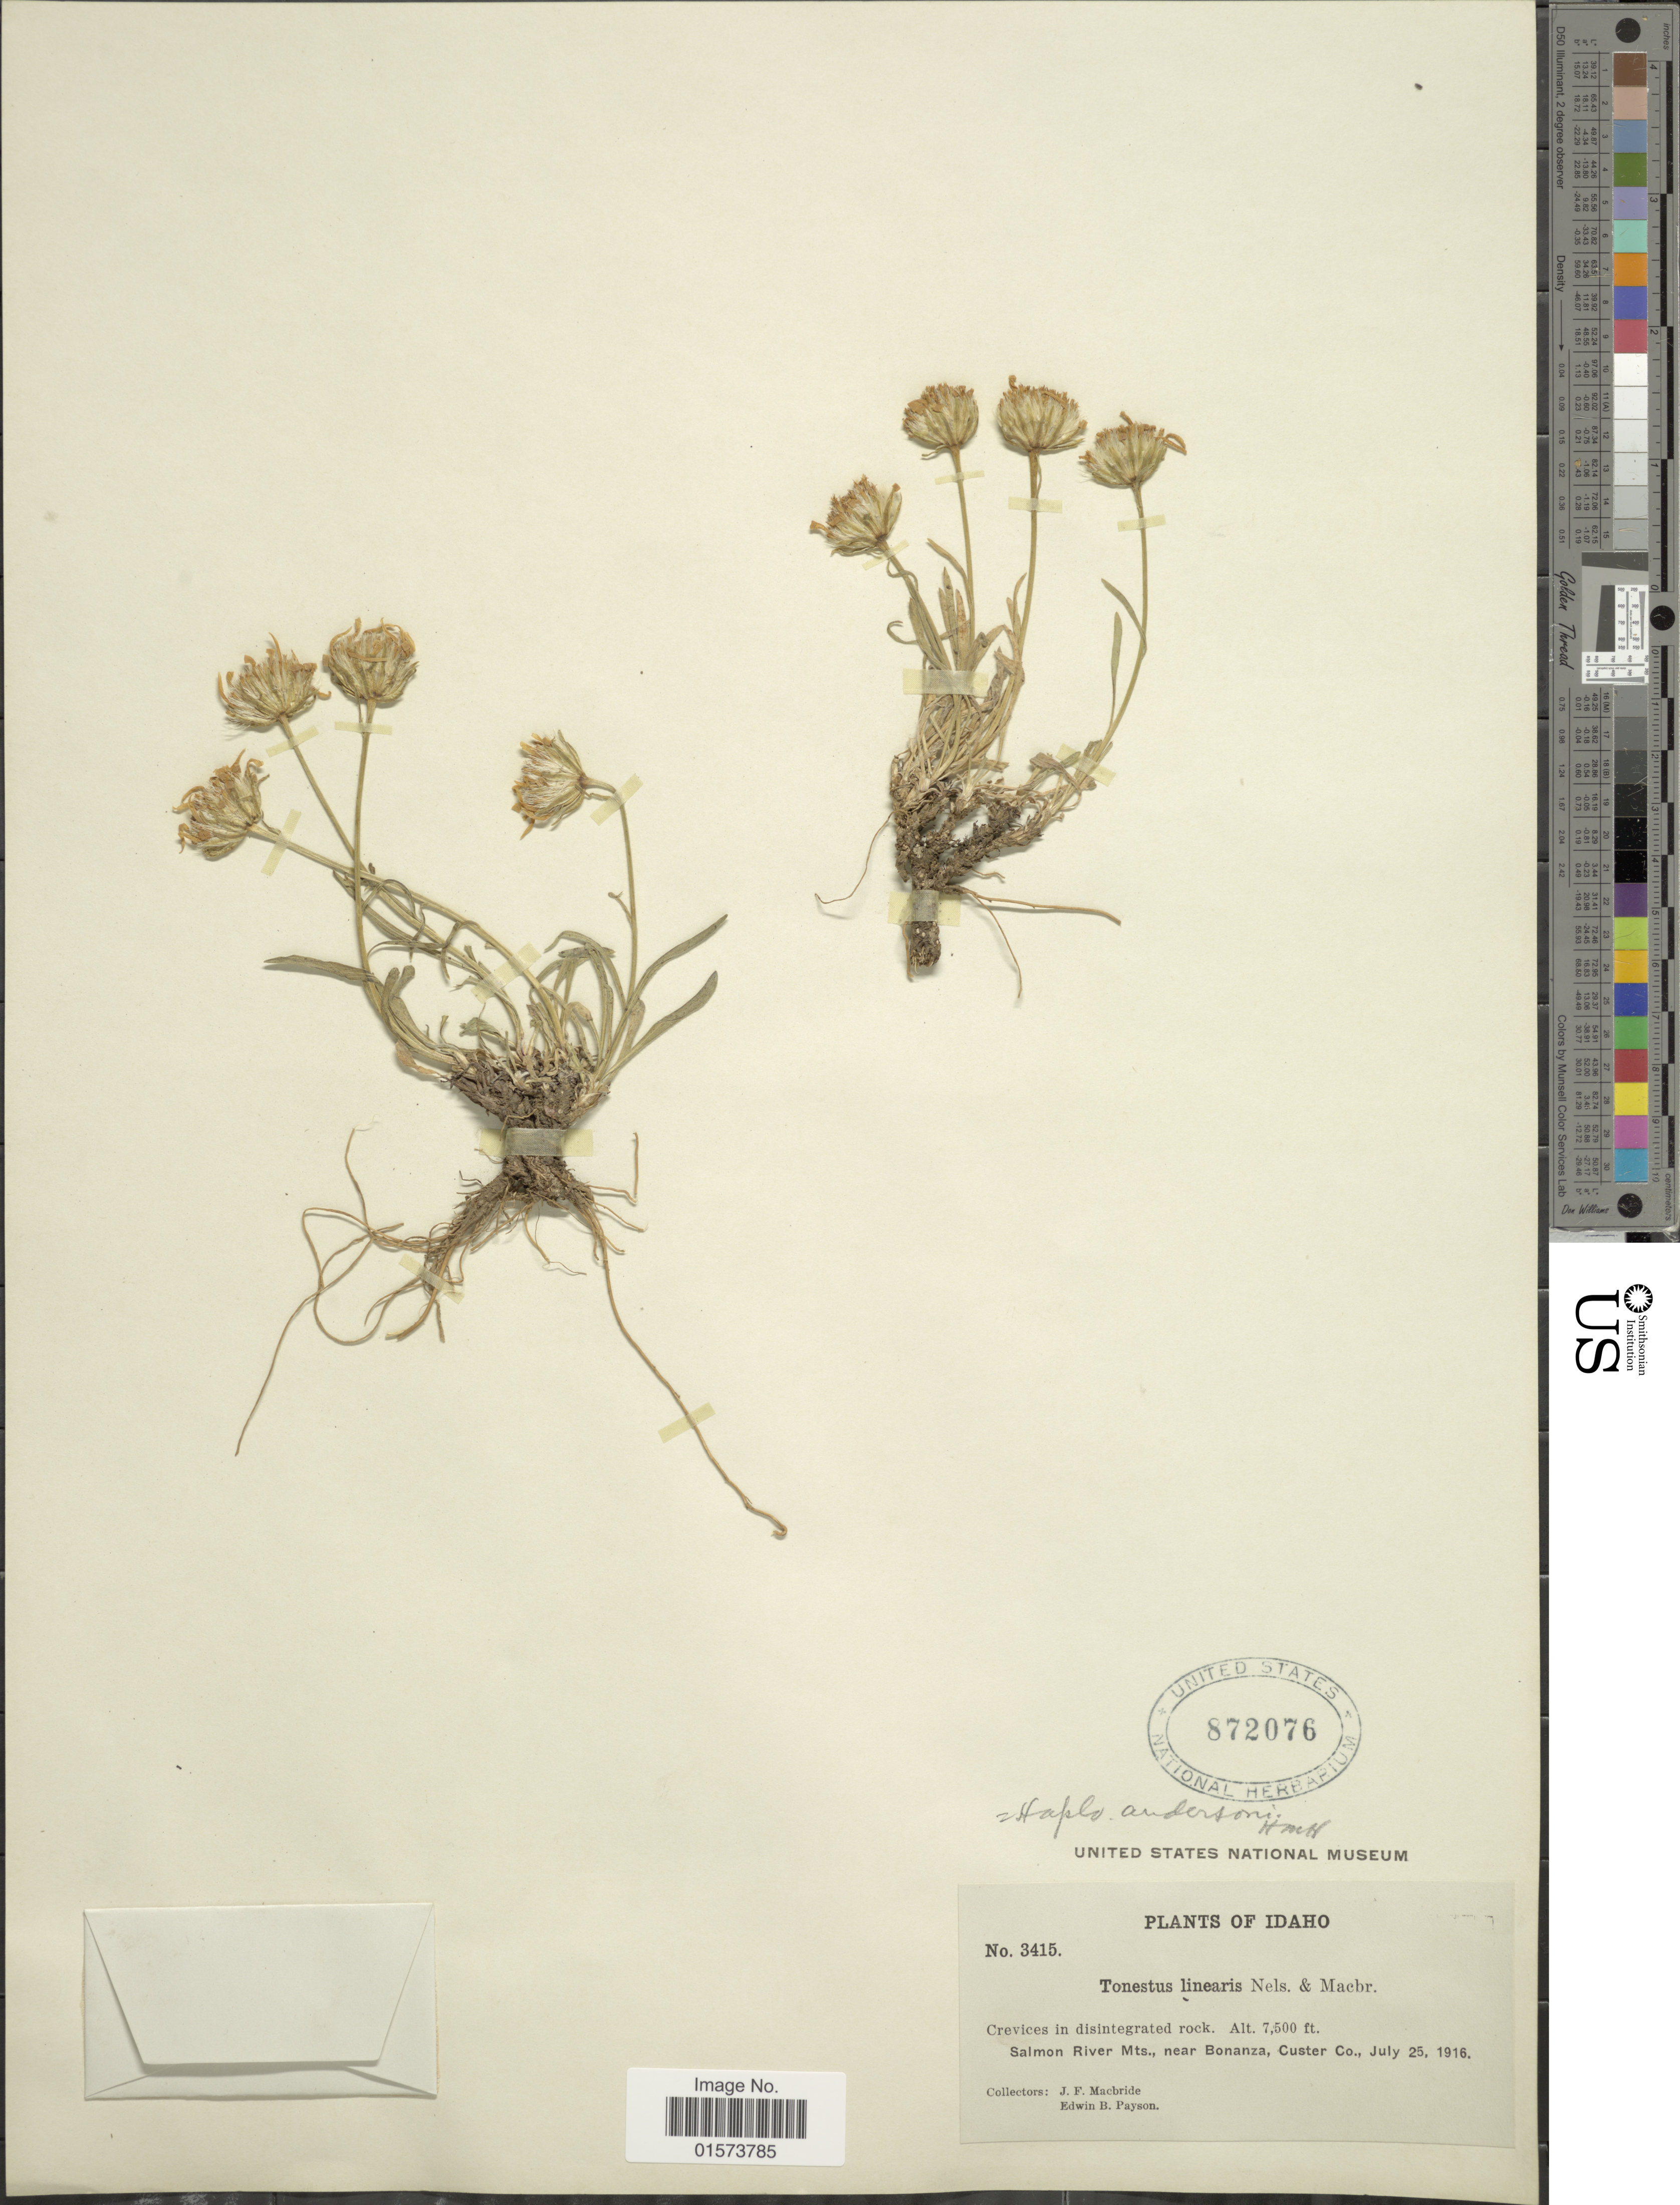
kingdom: Plantae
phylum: Tracheophyta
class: Magnoliopsida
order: Asterales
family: Asteraceae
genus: Stenotus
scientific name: Stenotus lanuginosus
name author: (A. Gray) Greene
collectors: J. F. Macbride & E. B. Payson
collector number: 3415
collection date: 1916-07-25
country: United States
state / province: Idaho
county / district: Custer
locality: Crevices in disintegrated rock, Salmon River Mts., near Bonanza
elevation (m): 2286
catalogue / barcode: US 872076